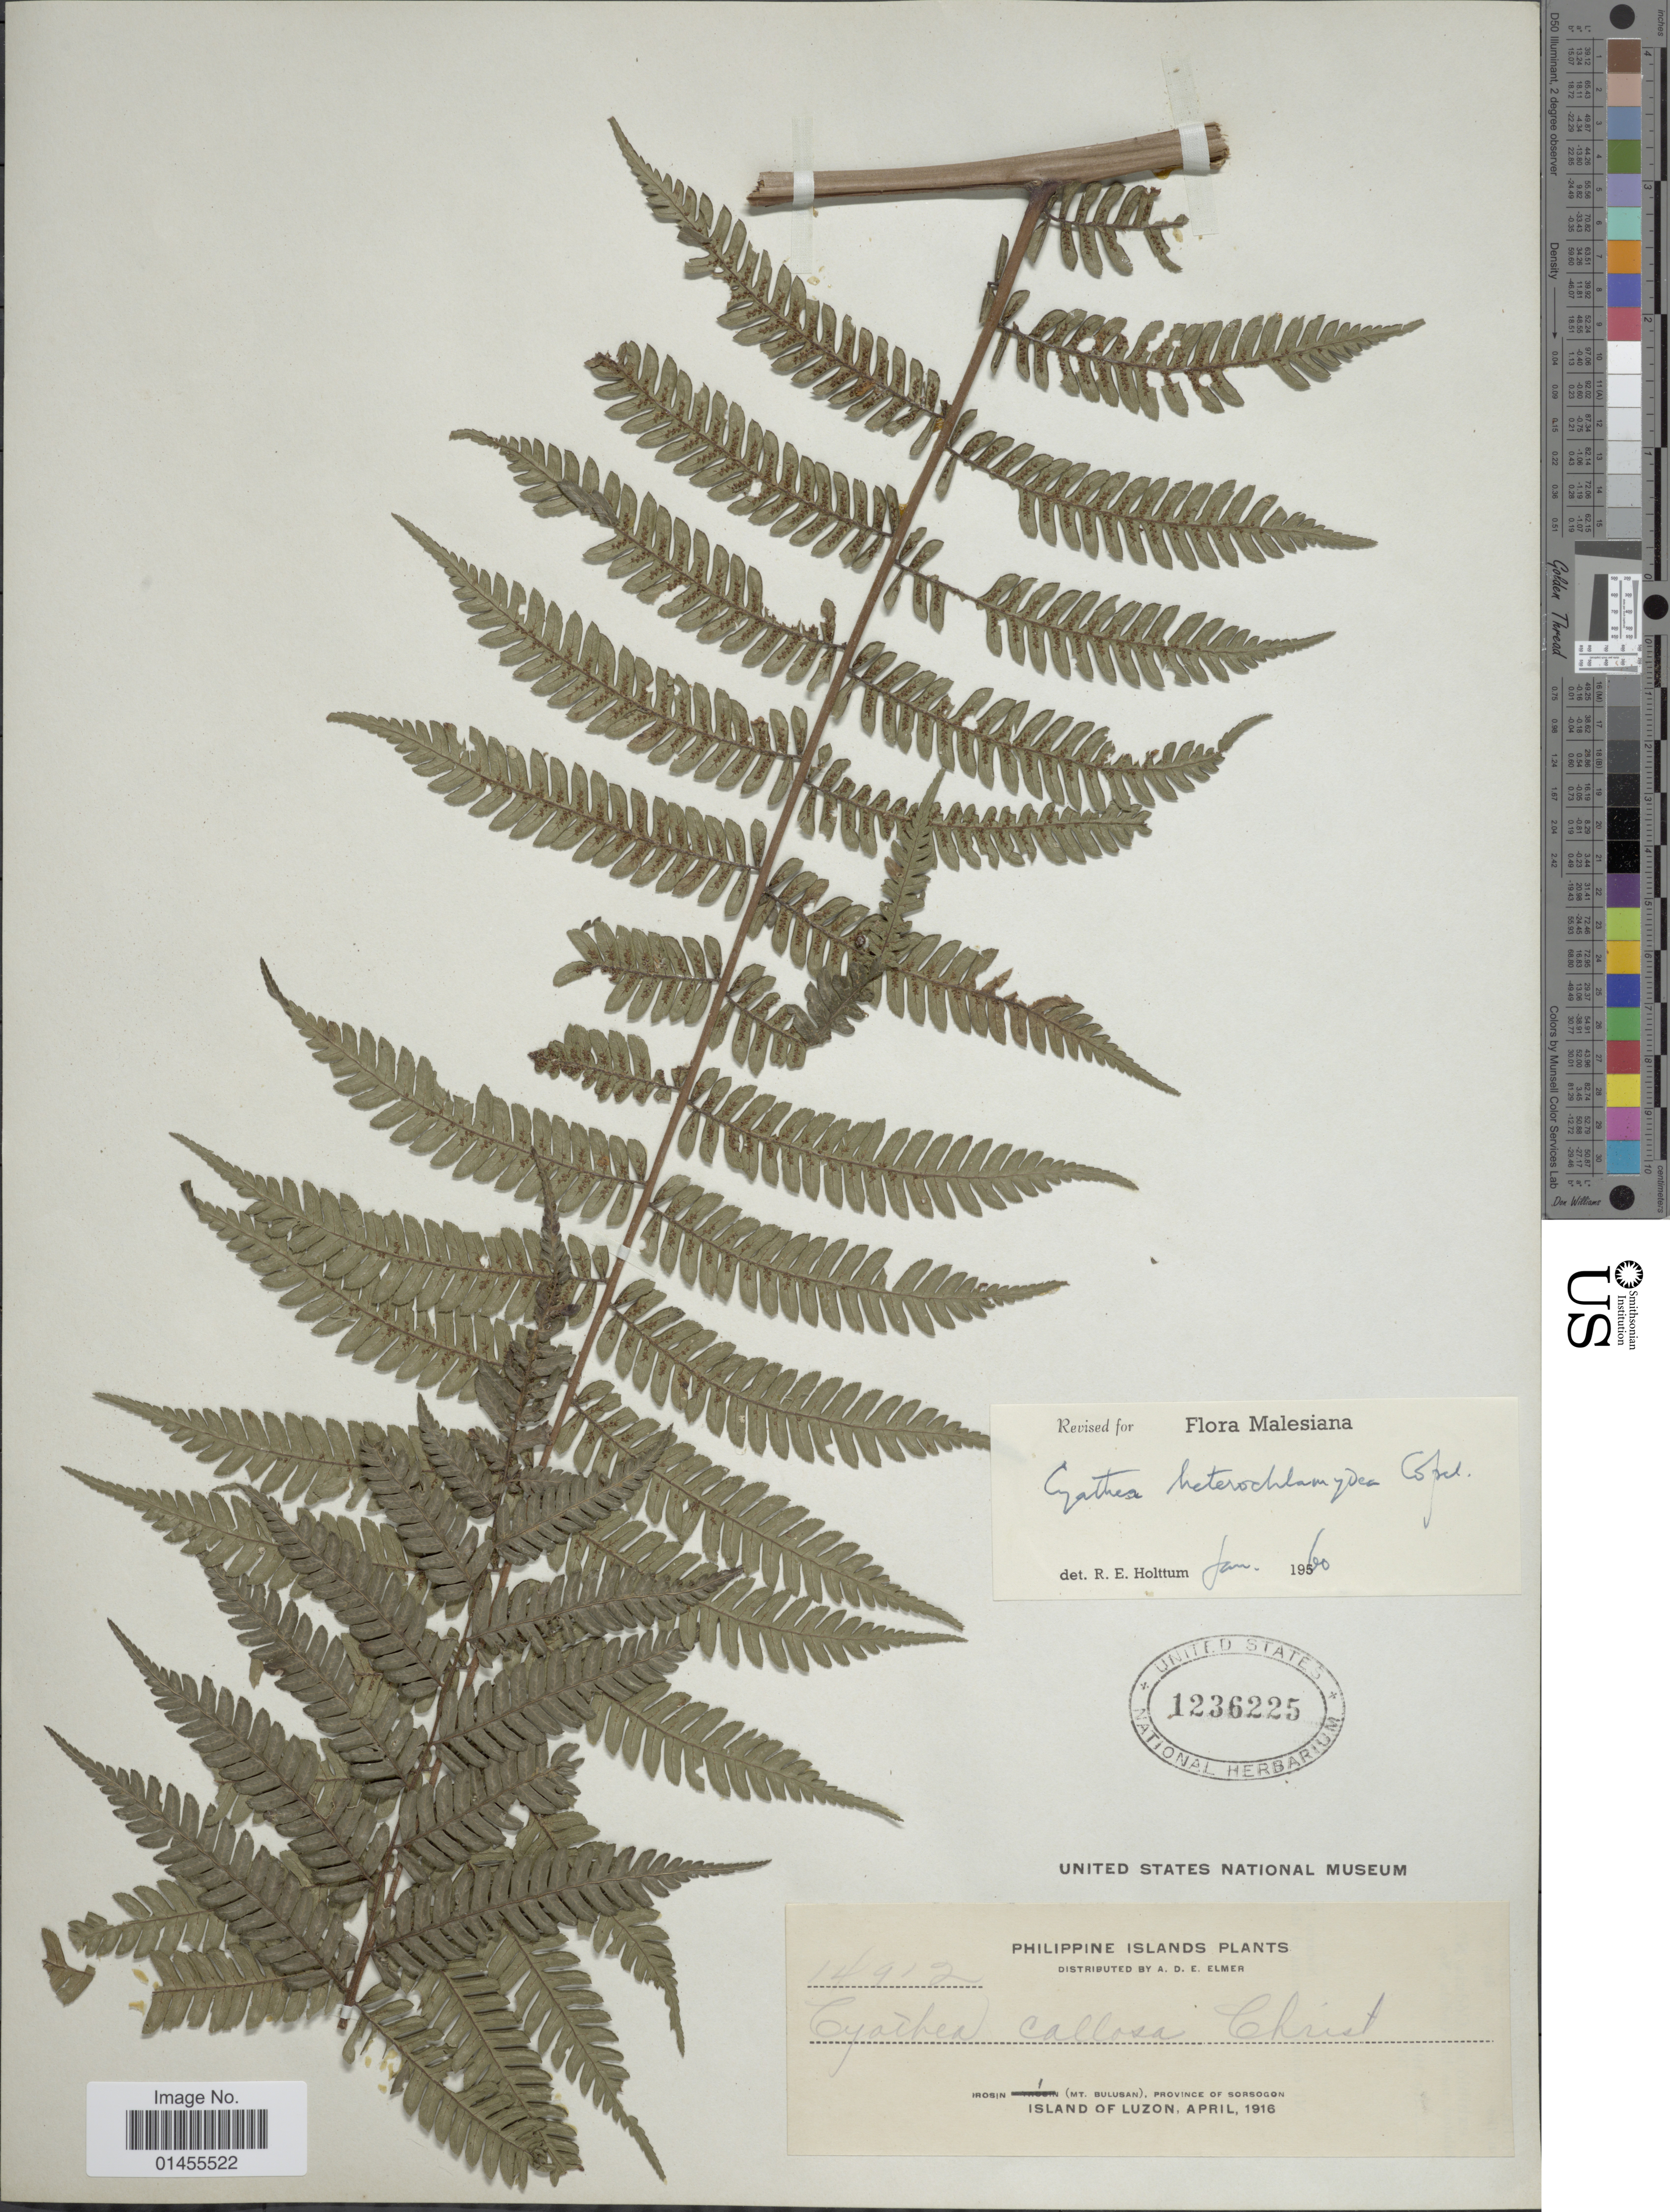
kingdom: Plantae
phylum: Tracheophyta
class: Polypodiopsida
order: Cyatheales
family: Cyatheaceae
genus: Alsophila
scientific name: Alsophila heterochlamydea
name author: (Copel.) R.M. Tryon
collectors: A. D. E. Elmer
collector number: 14912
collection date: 1916-04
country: Philippines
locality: Philippine Islands. Rosin (Mt. Bulusan), Province of Sorsogon. Island of Luzon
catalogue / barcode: US 1236225